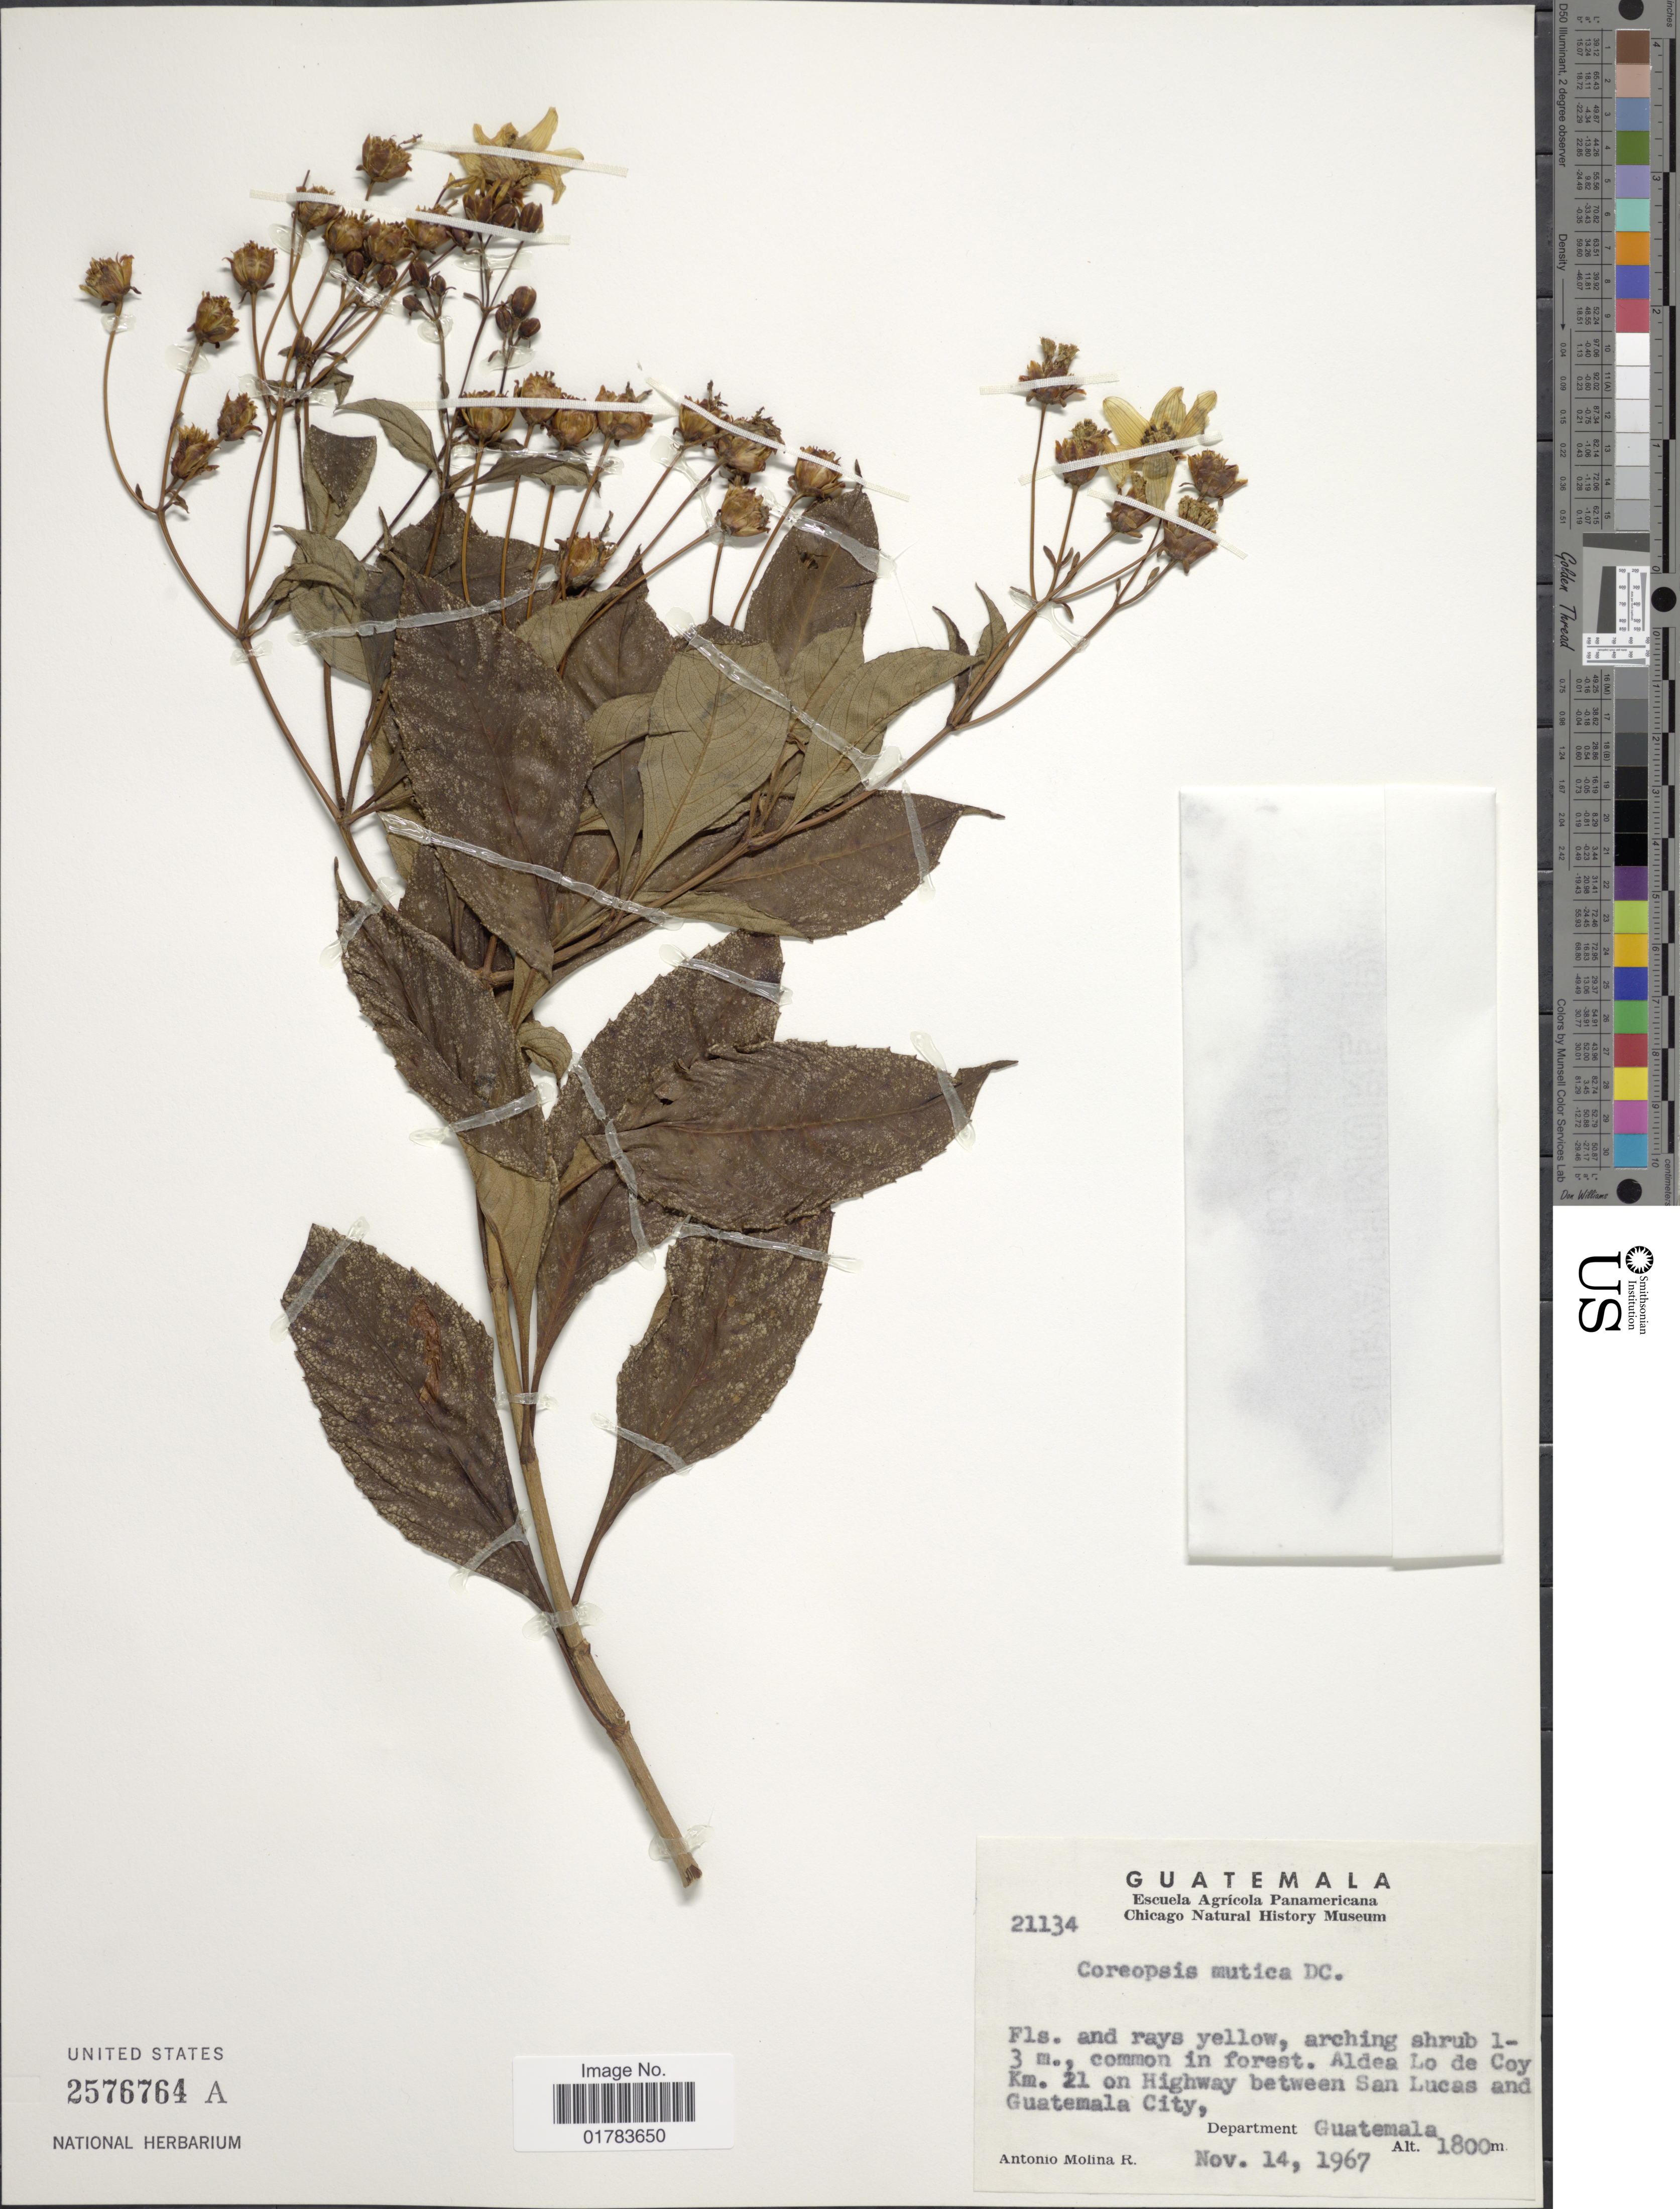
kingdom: Plantae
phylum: Tracheophyta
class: Magnoliopsida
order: Asterales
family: Asteraceae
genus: Coreopsis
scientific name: Coreopsis mutica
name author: DC.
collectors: A. Molina R.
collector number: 21134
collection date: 1967-11-14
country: Guatemala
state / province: Guatemala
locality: Aldea Lo de Coy km. 21 on highway between San Luca and Guatemala City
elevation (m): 1800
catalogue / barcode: US 2576764A